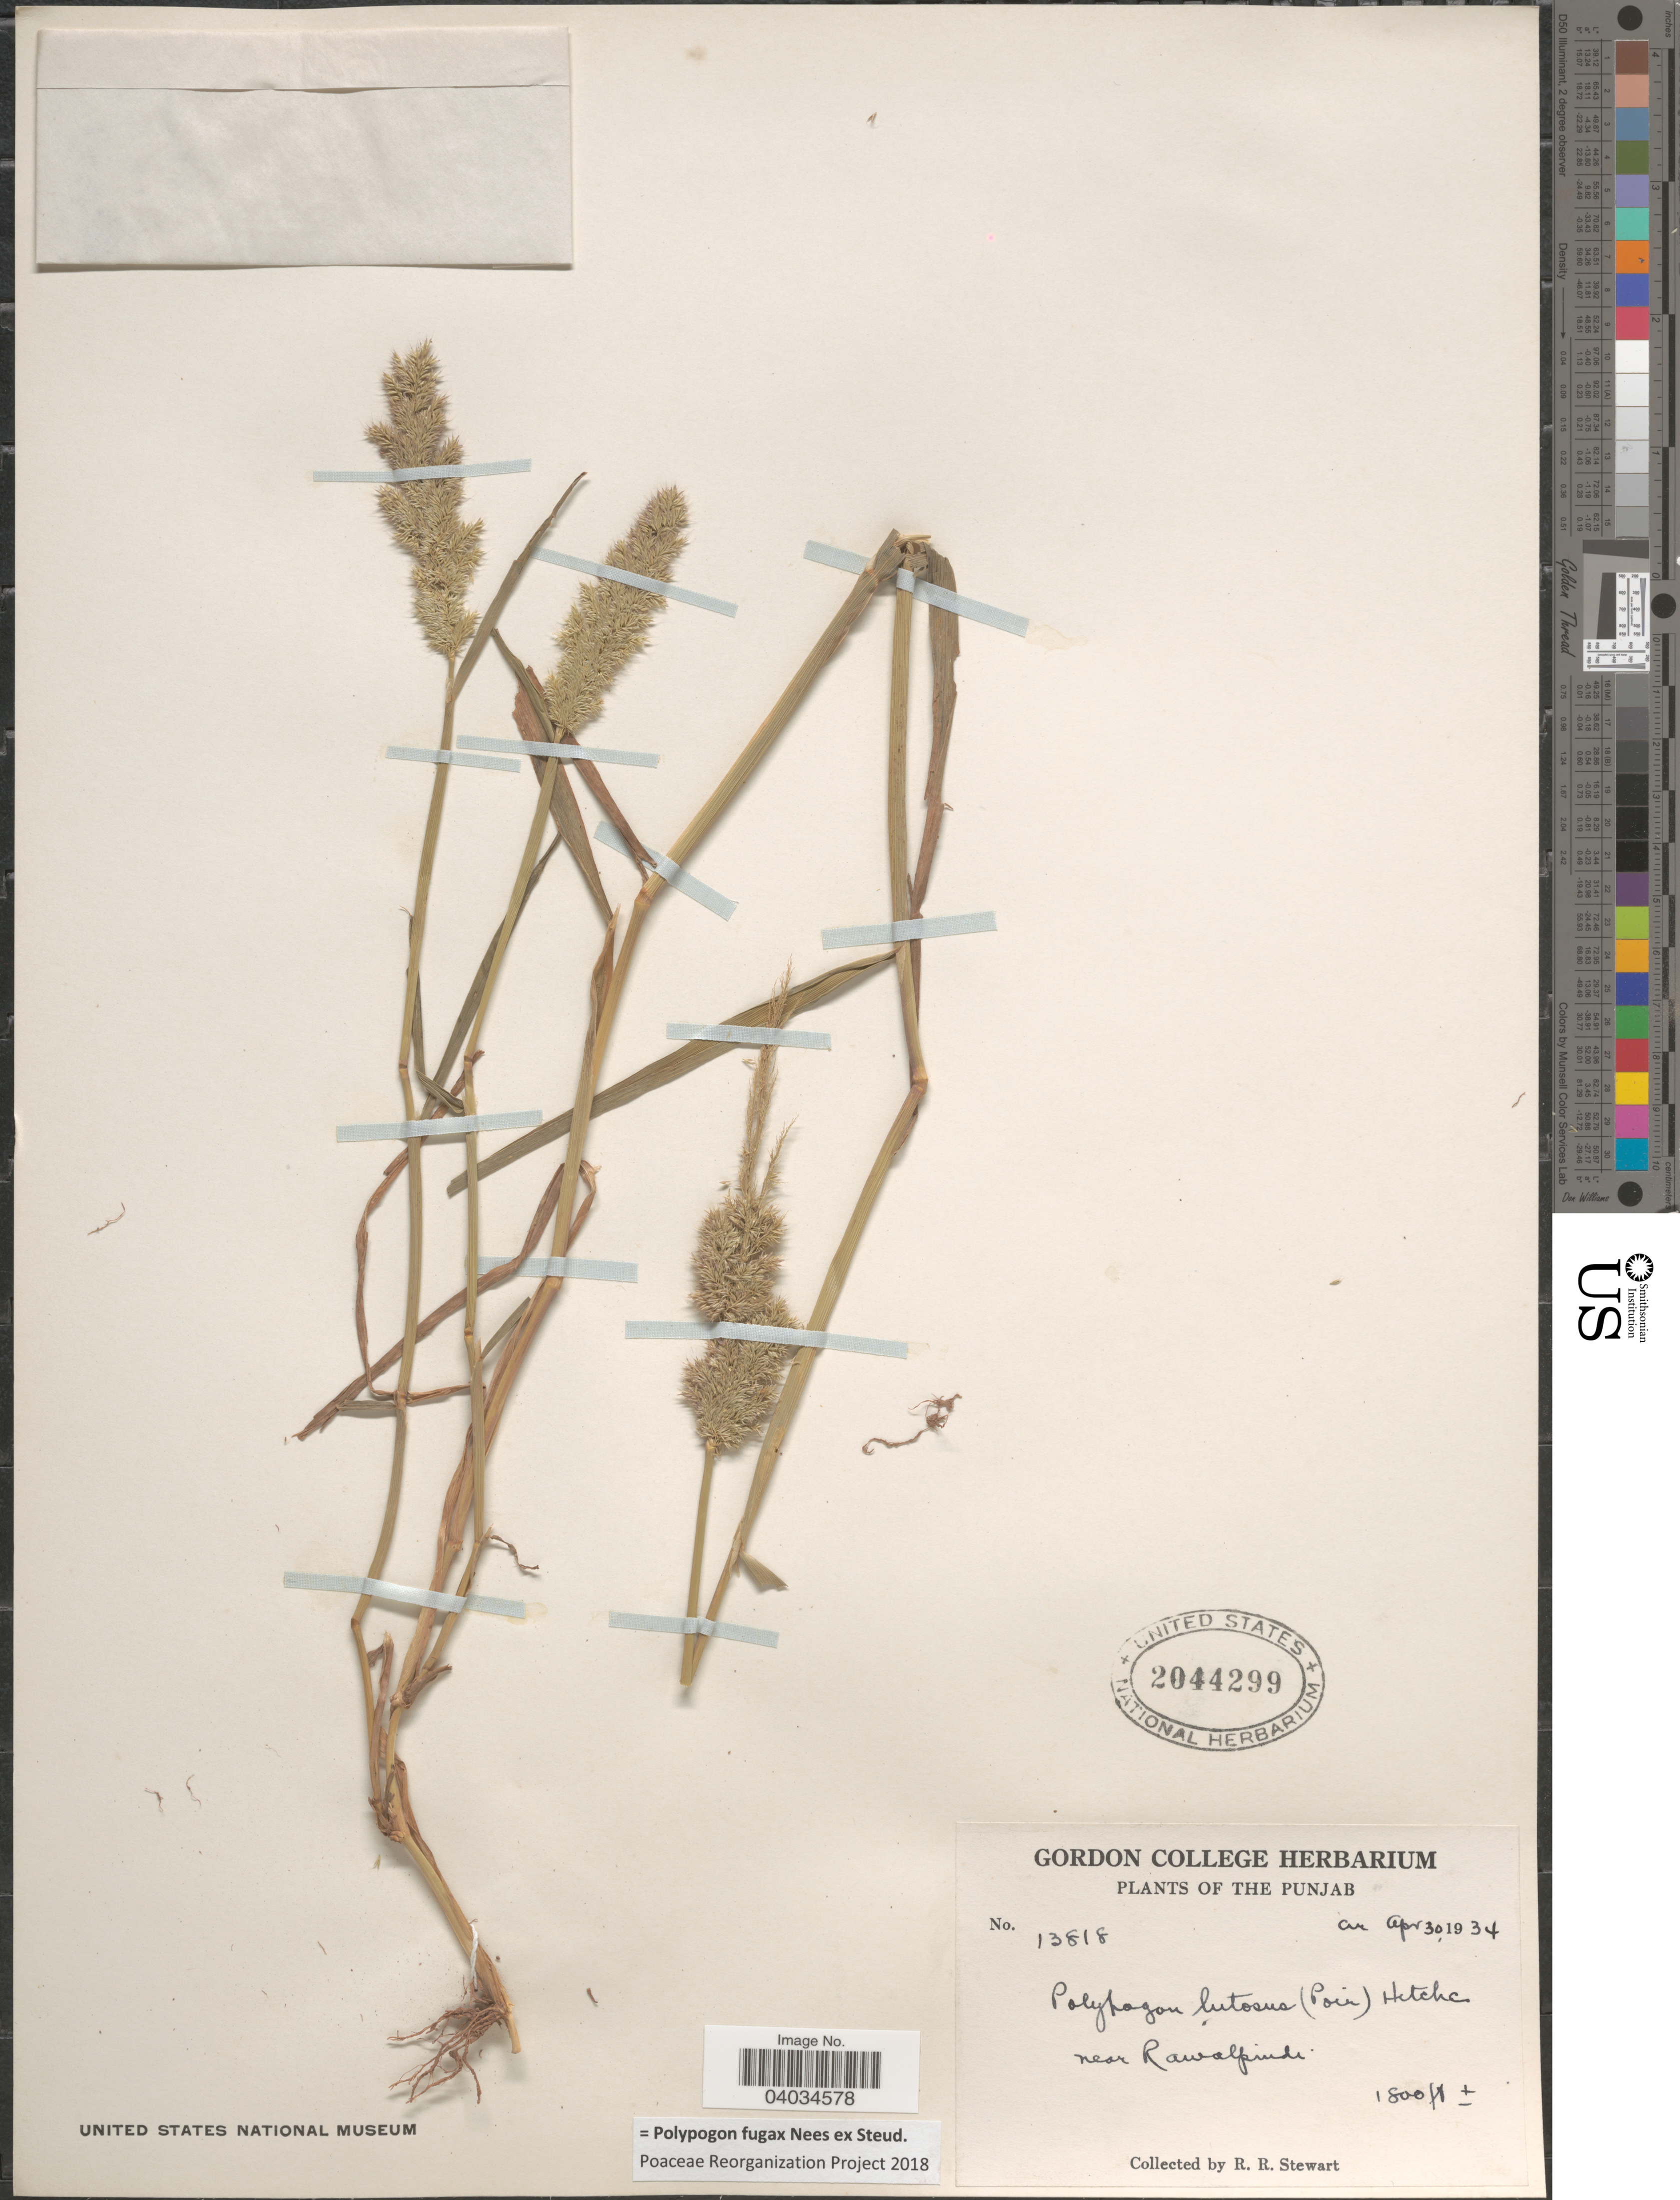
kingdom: Plantae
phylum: Tracheophyta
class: Liliopsida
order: Poales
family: Poaceae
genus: Polypogon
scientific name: Polypogon fugax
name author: Nees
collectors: R. Stewart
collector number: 13818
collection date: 1934-04-30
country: Pakistan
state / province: Punjab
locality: Near Rawalpindi.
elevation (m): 549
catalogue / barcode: US 2044299